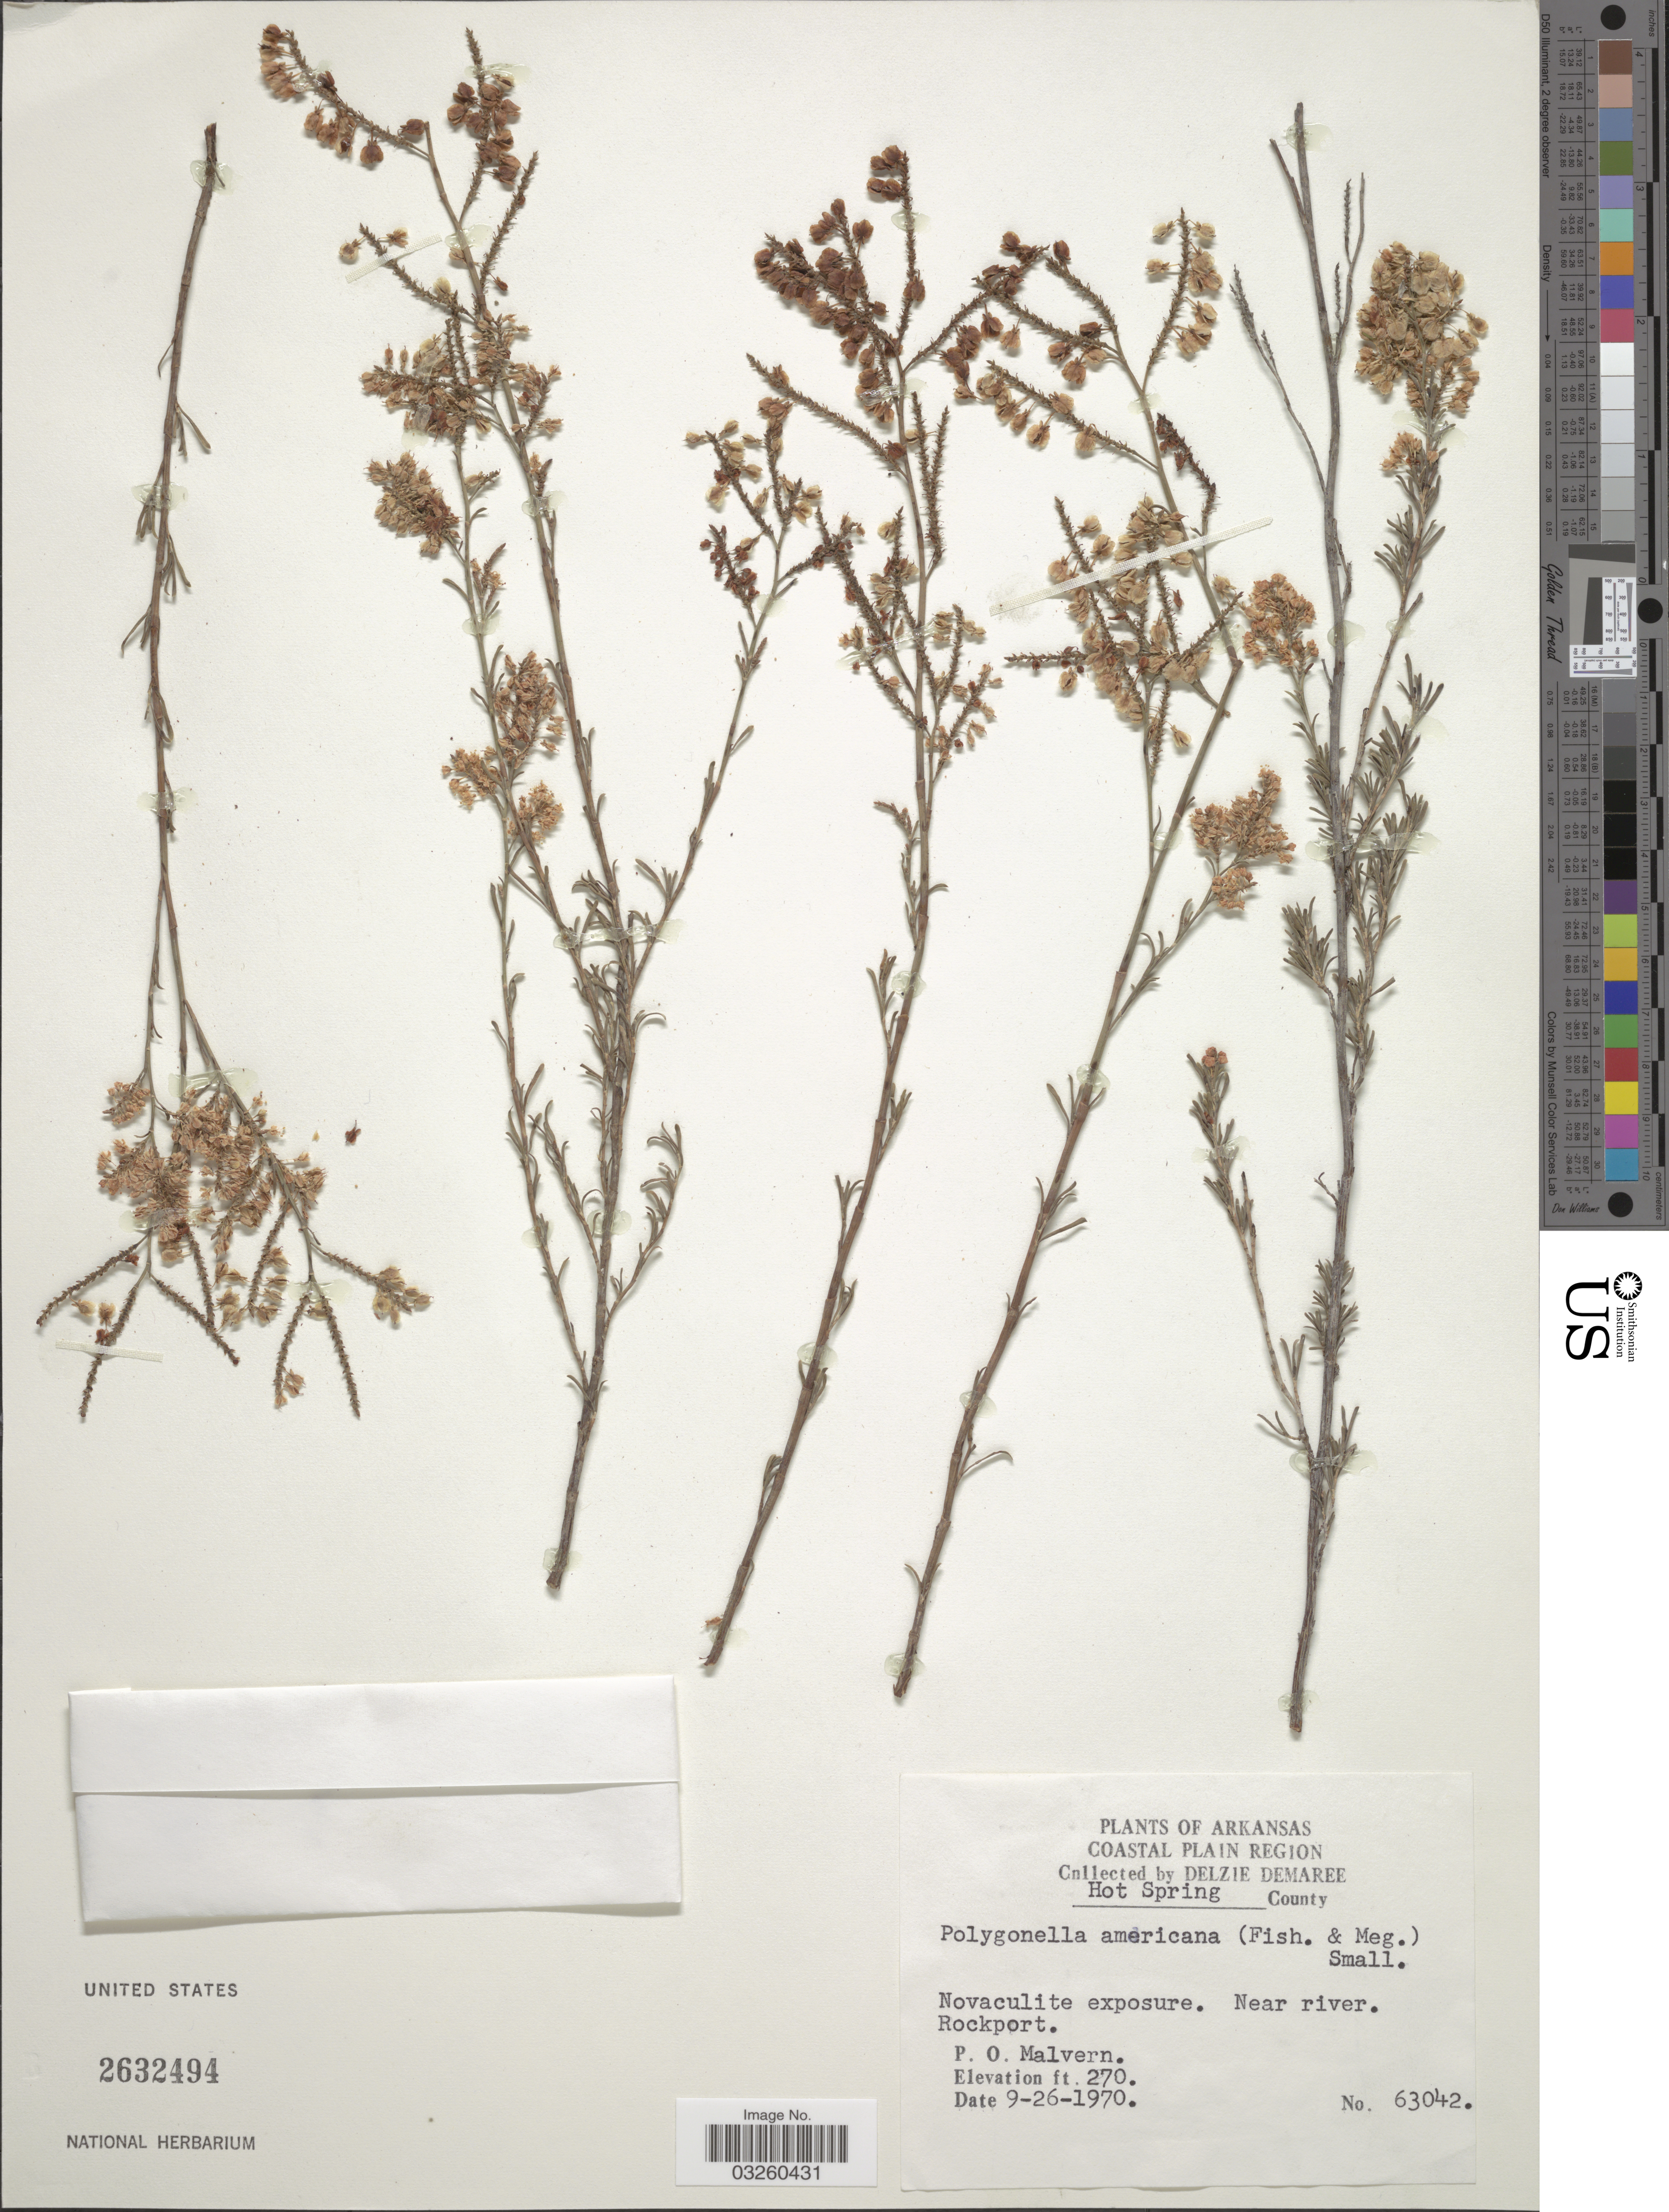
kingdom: Plantae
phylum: Tracheophyta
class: Magnoliopsida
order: Caryophyllales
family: Polygonaceae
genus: Polygonella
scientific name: Polygonella americana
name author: (Fisch. & C.A. Mey.) Small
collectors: D. Demaree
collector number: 63042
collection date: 1970-09-26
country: United States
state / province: Arkansas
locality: Coastal Plain Region. Hot Spring County. Near river. Rockport. P.O. Malvern.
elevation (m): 82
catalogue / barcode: US 2632494